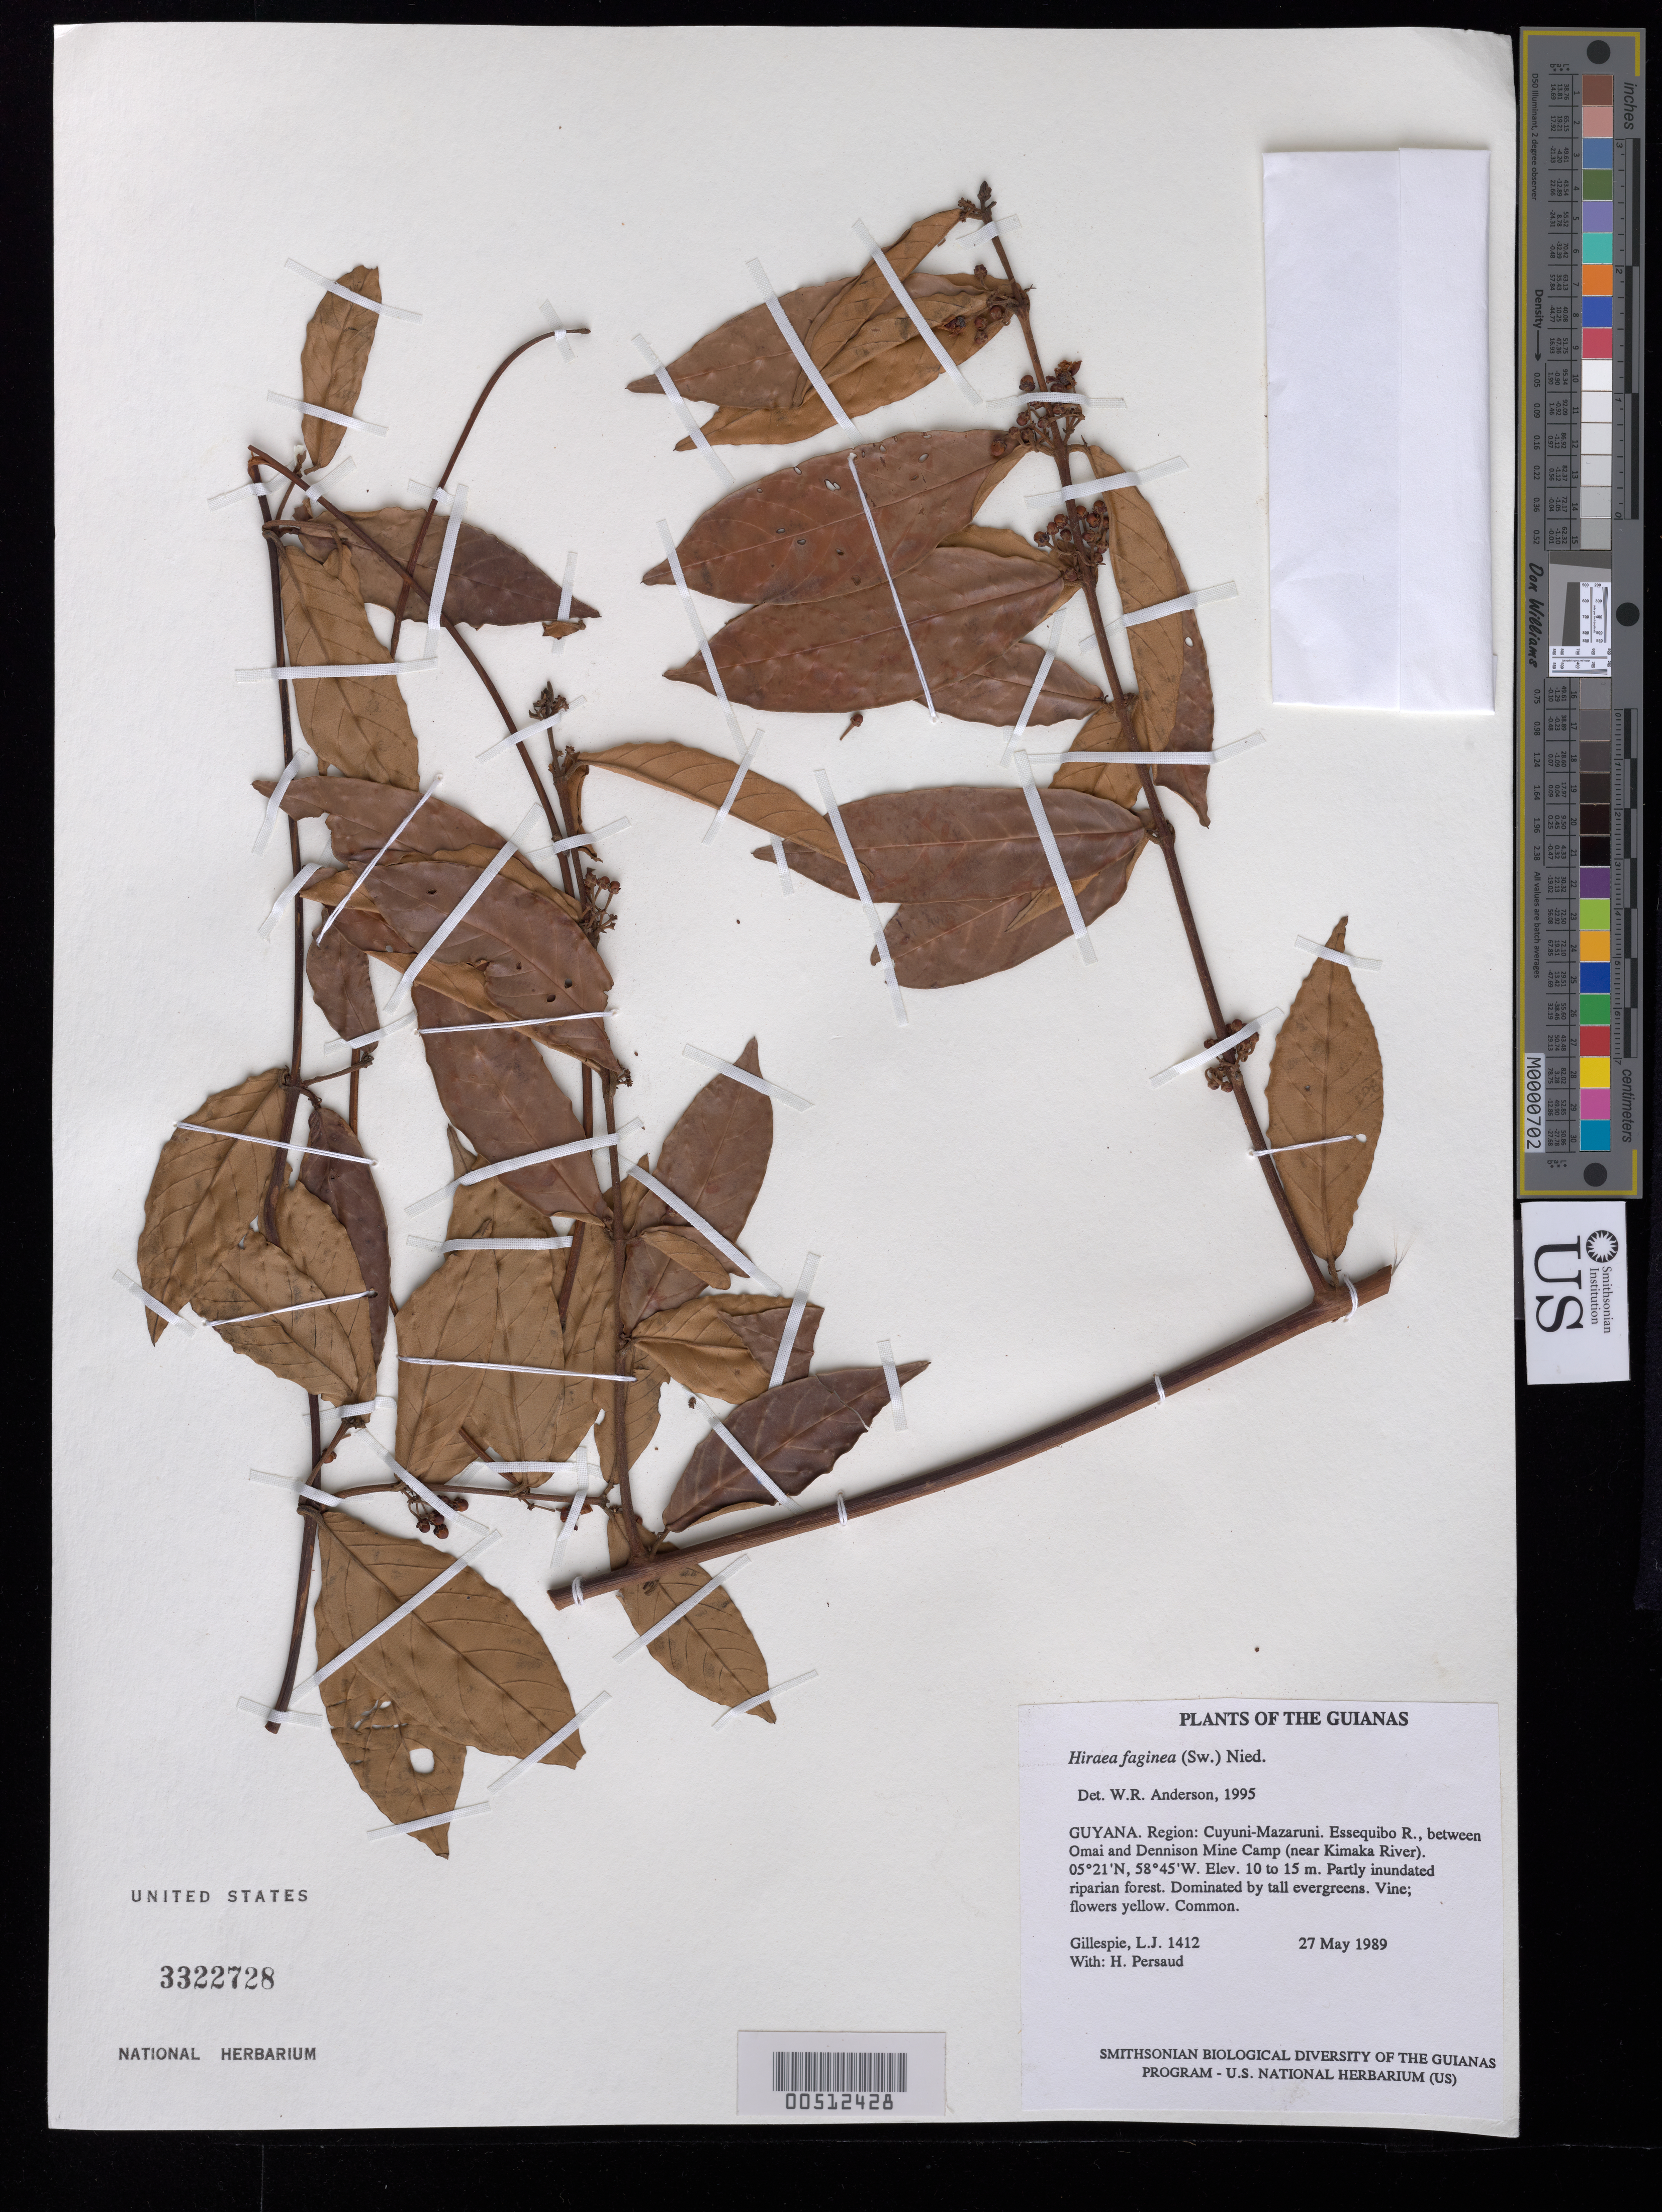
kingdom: Plantae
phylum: Tracheophyta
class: Magnoliopsida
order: Malpighiales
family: Malpighiaceae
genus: Hiraea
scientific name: Hiraea faginea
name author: (Sw.) Nied.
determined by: Anderson, W. R., (MICH), University of Michigan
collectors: L. J. Gillespie & H. Persaud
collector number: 1412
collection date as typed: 27 May 1989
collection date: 1989-05-27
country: Guyana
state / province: Cuyuni-Mazaruni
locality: Essequibo R., between Omai and Dennison Mine Camp (near Kumaka River)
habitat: Partly inundated riparian forest. Dominated by tall evergreens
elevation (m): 10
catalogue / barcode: US 3322728